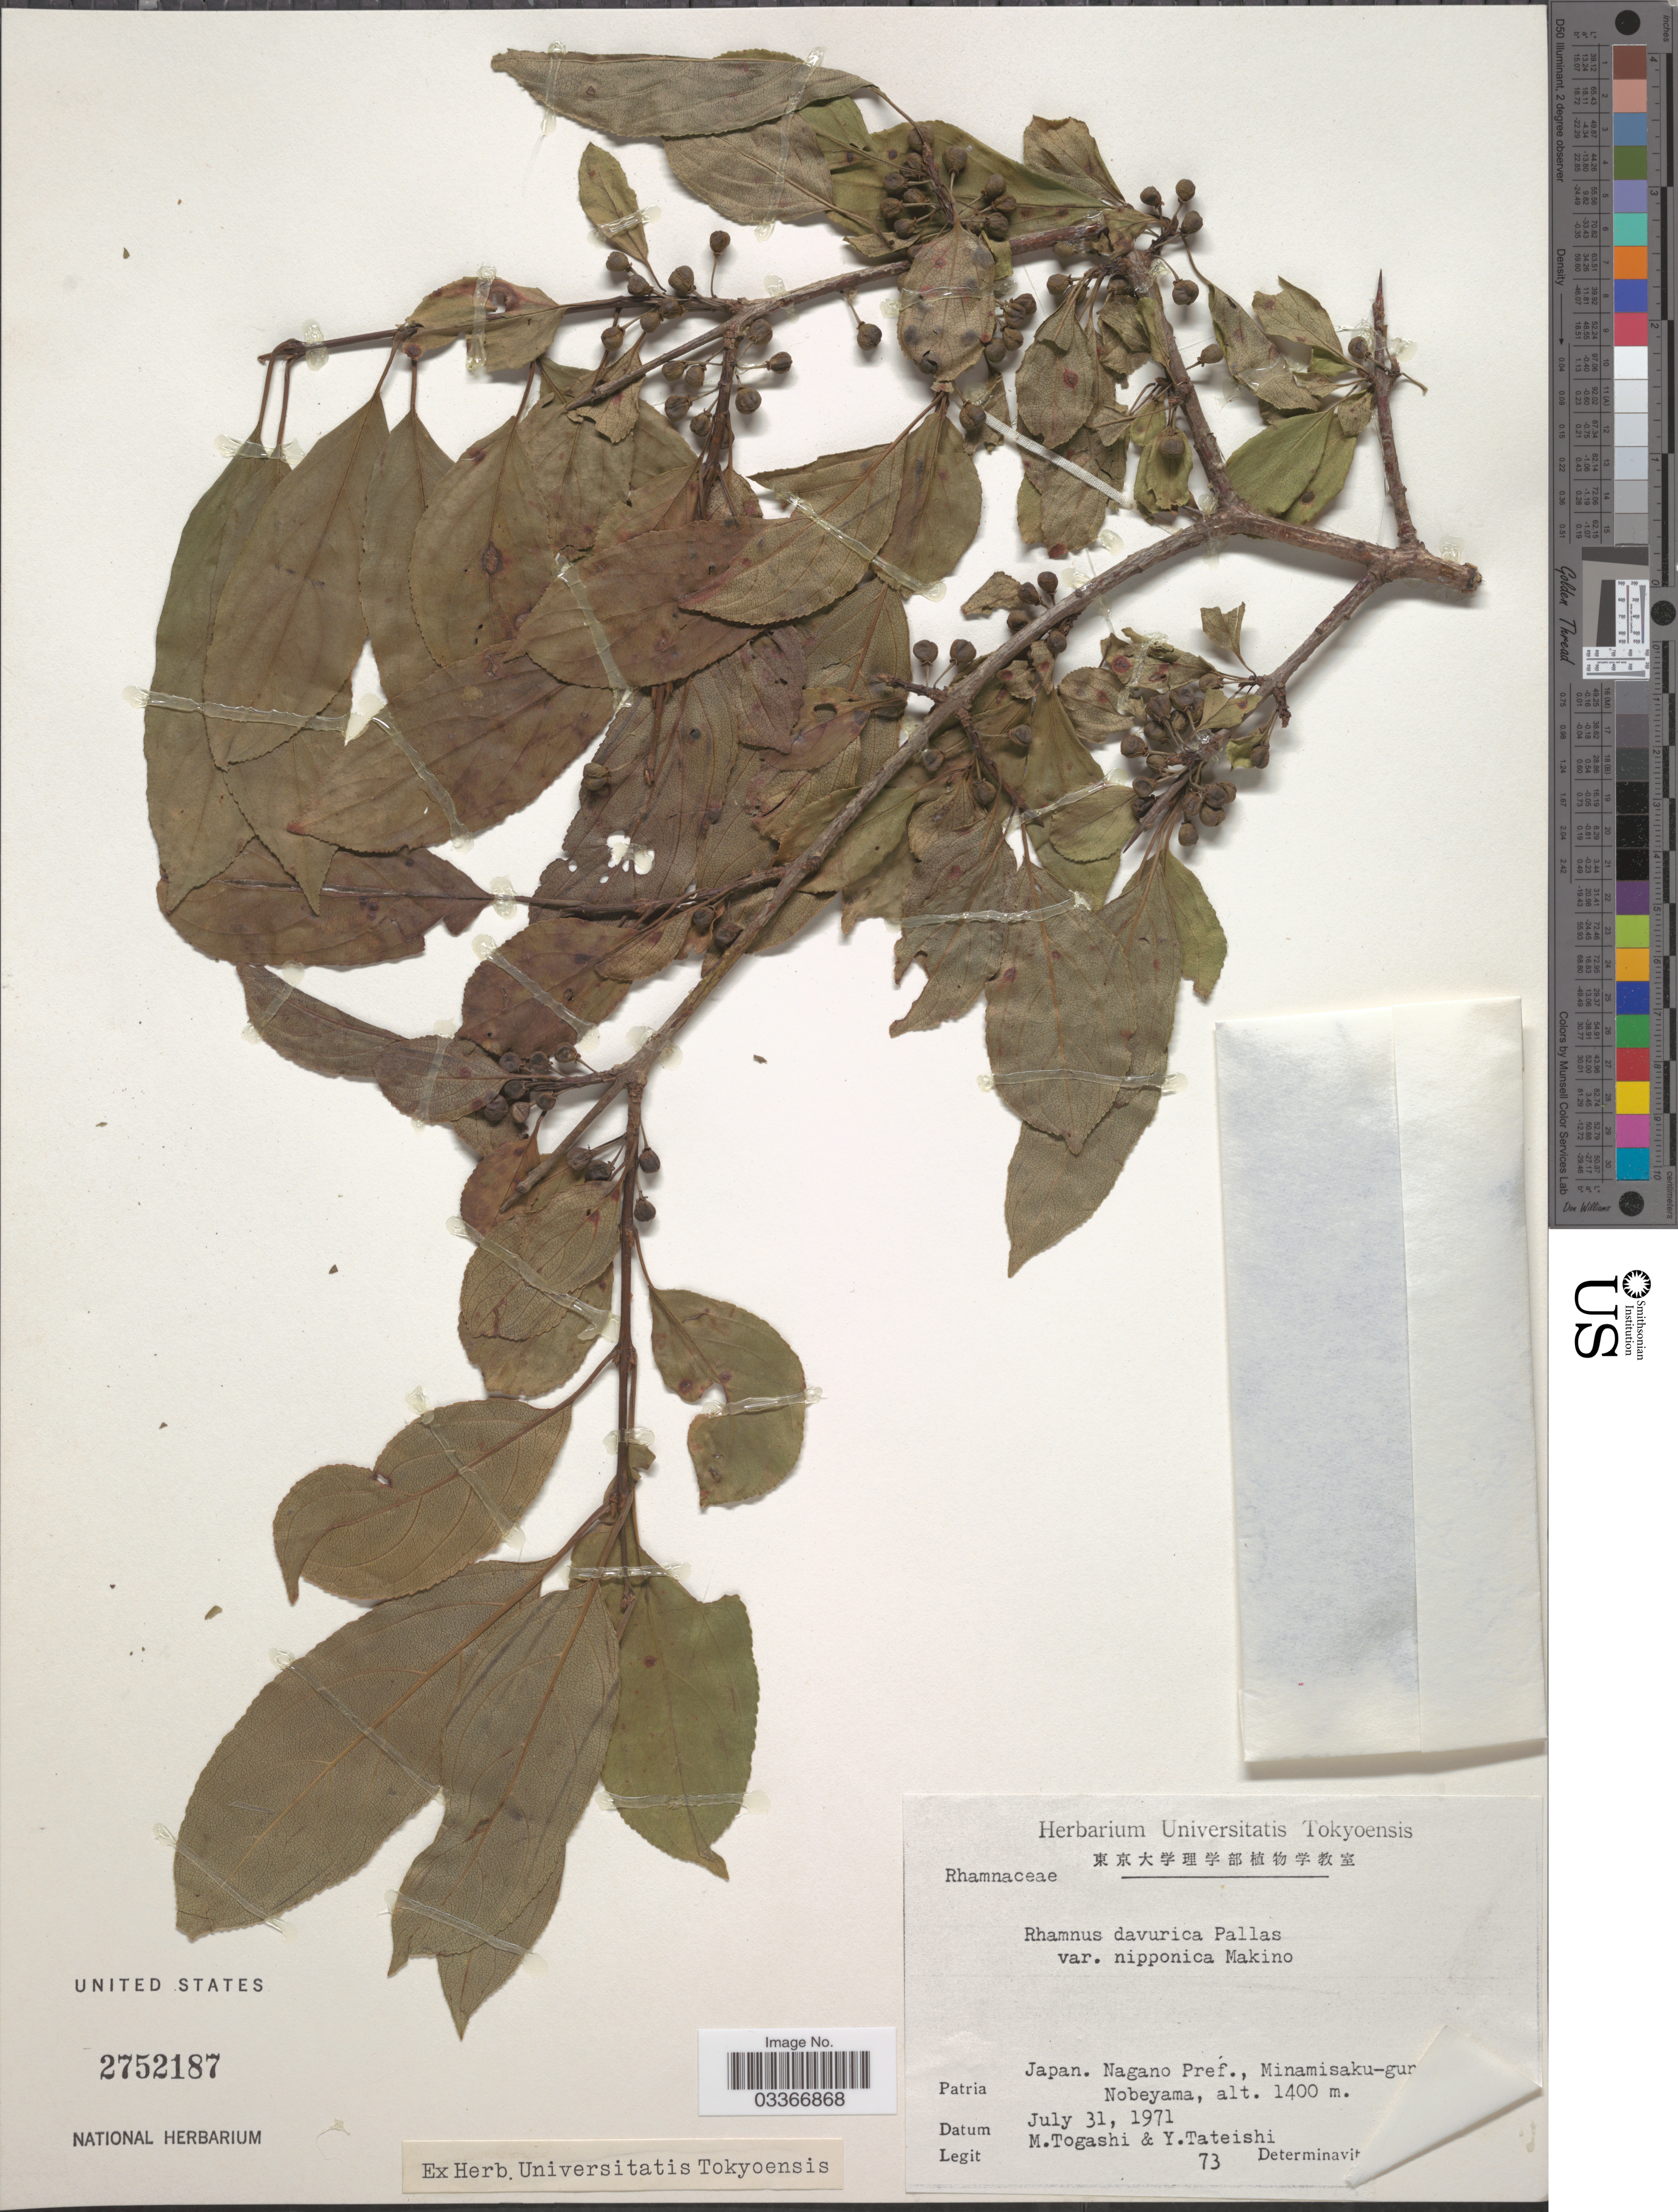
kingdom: Plantae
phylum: Tracheophyta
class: Magnoliopsida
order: Rosales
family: Rhamnaceae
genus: Rhamnus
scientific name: Rhamnus davurica var. nipponica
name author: Makino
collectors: M. Togashi & Y. Tateishi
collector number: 73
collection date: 1971-07-31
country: Japan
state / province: Nagano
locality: Nagano Pref., Minamisaku-gu [illegible text] Nobeyama.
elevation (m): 1400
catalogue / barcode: US 2752187